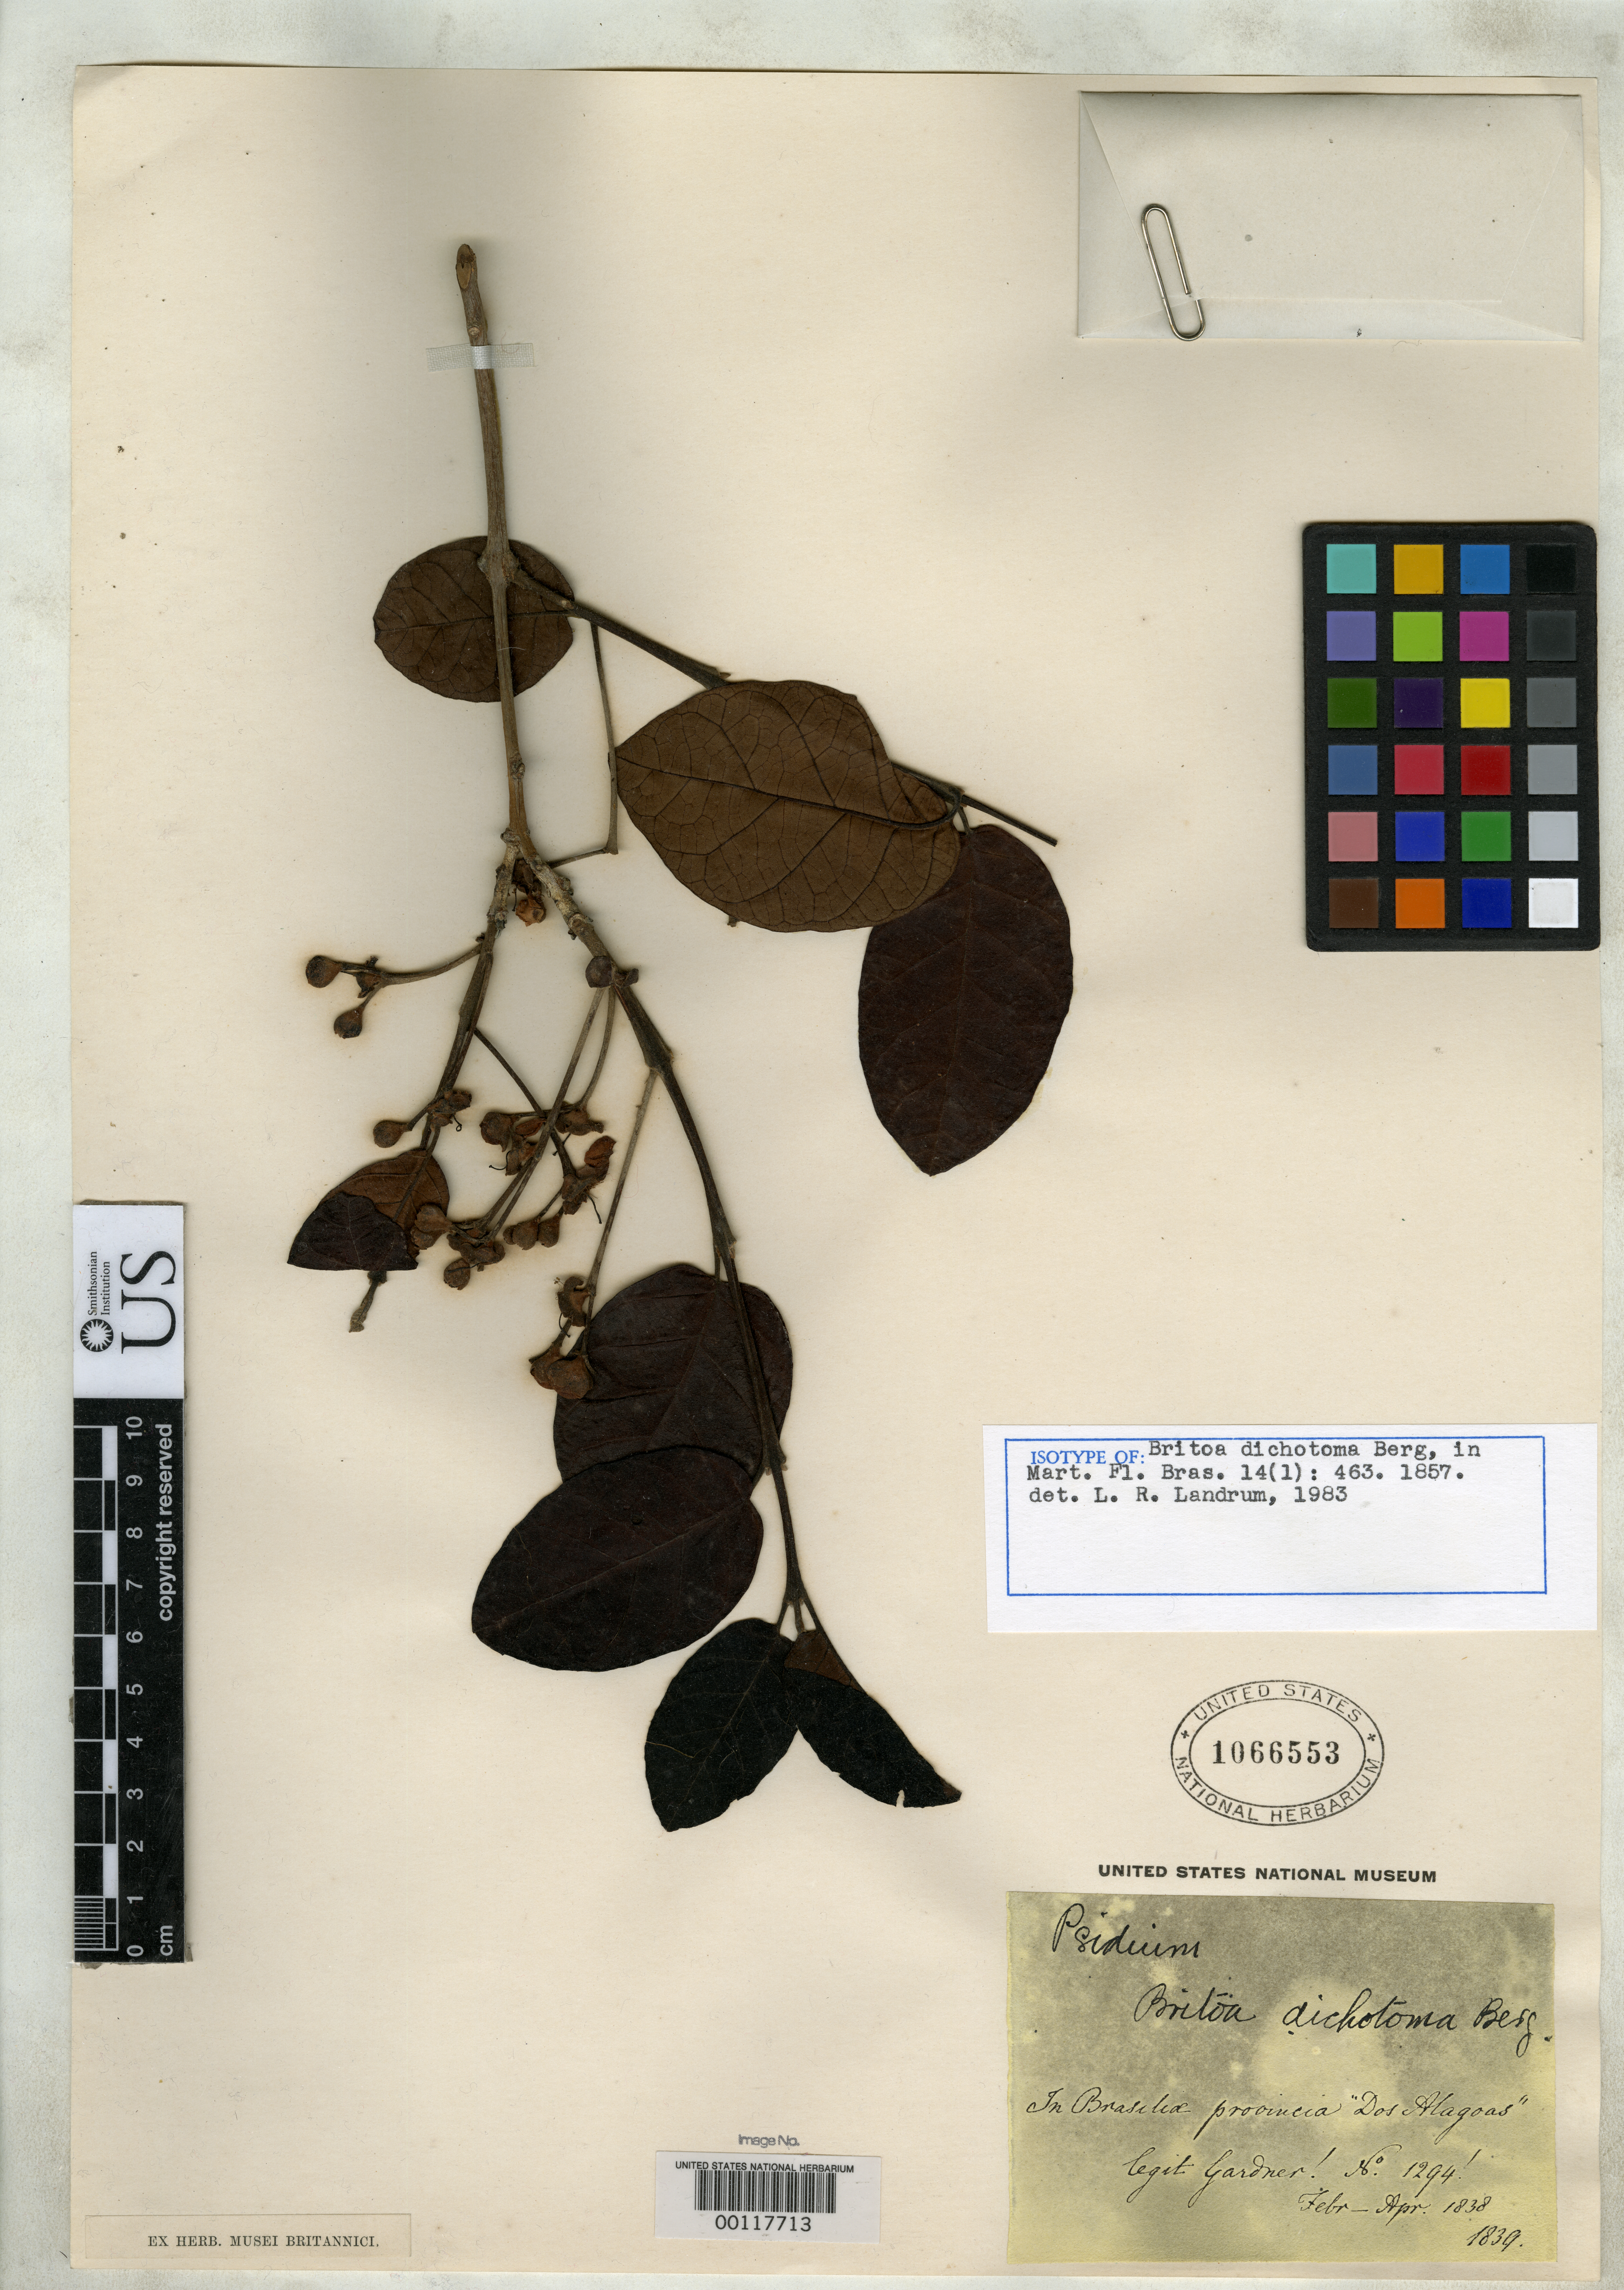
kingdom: Plantae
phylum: Tracheophyta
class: Magnoliopsida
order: Myrtales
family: Myrtaceae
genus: Britoa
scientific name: Britoa dichotoma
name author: O. Berg in Mart.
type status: Isotype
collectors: G. Gardner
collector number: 1294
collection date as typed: Feb 1838 to -- Apr 1838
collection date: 1838-02/1838-04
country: Brazil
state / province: Alagoas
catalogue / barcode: US 1066553